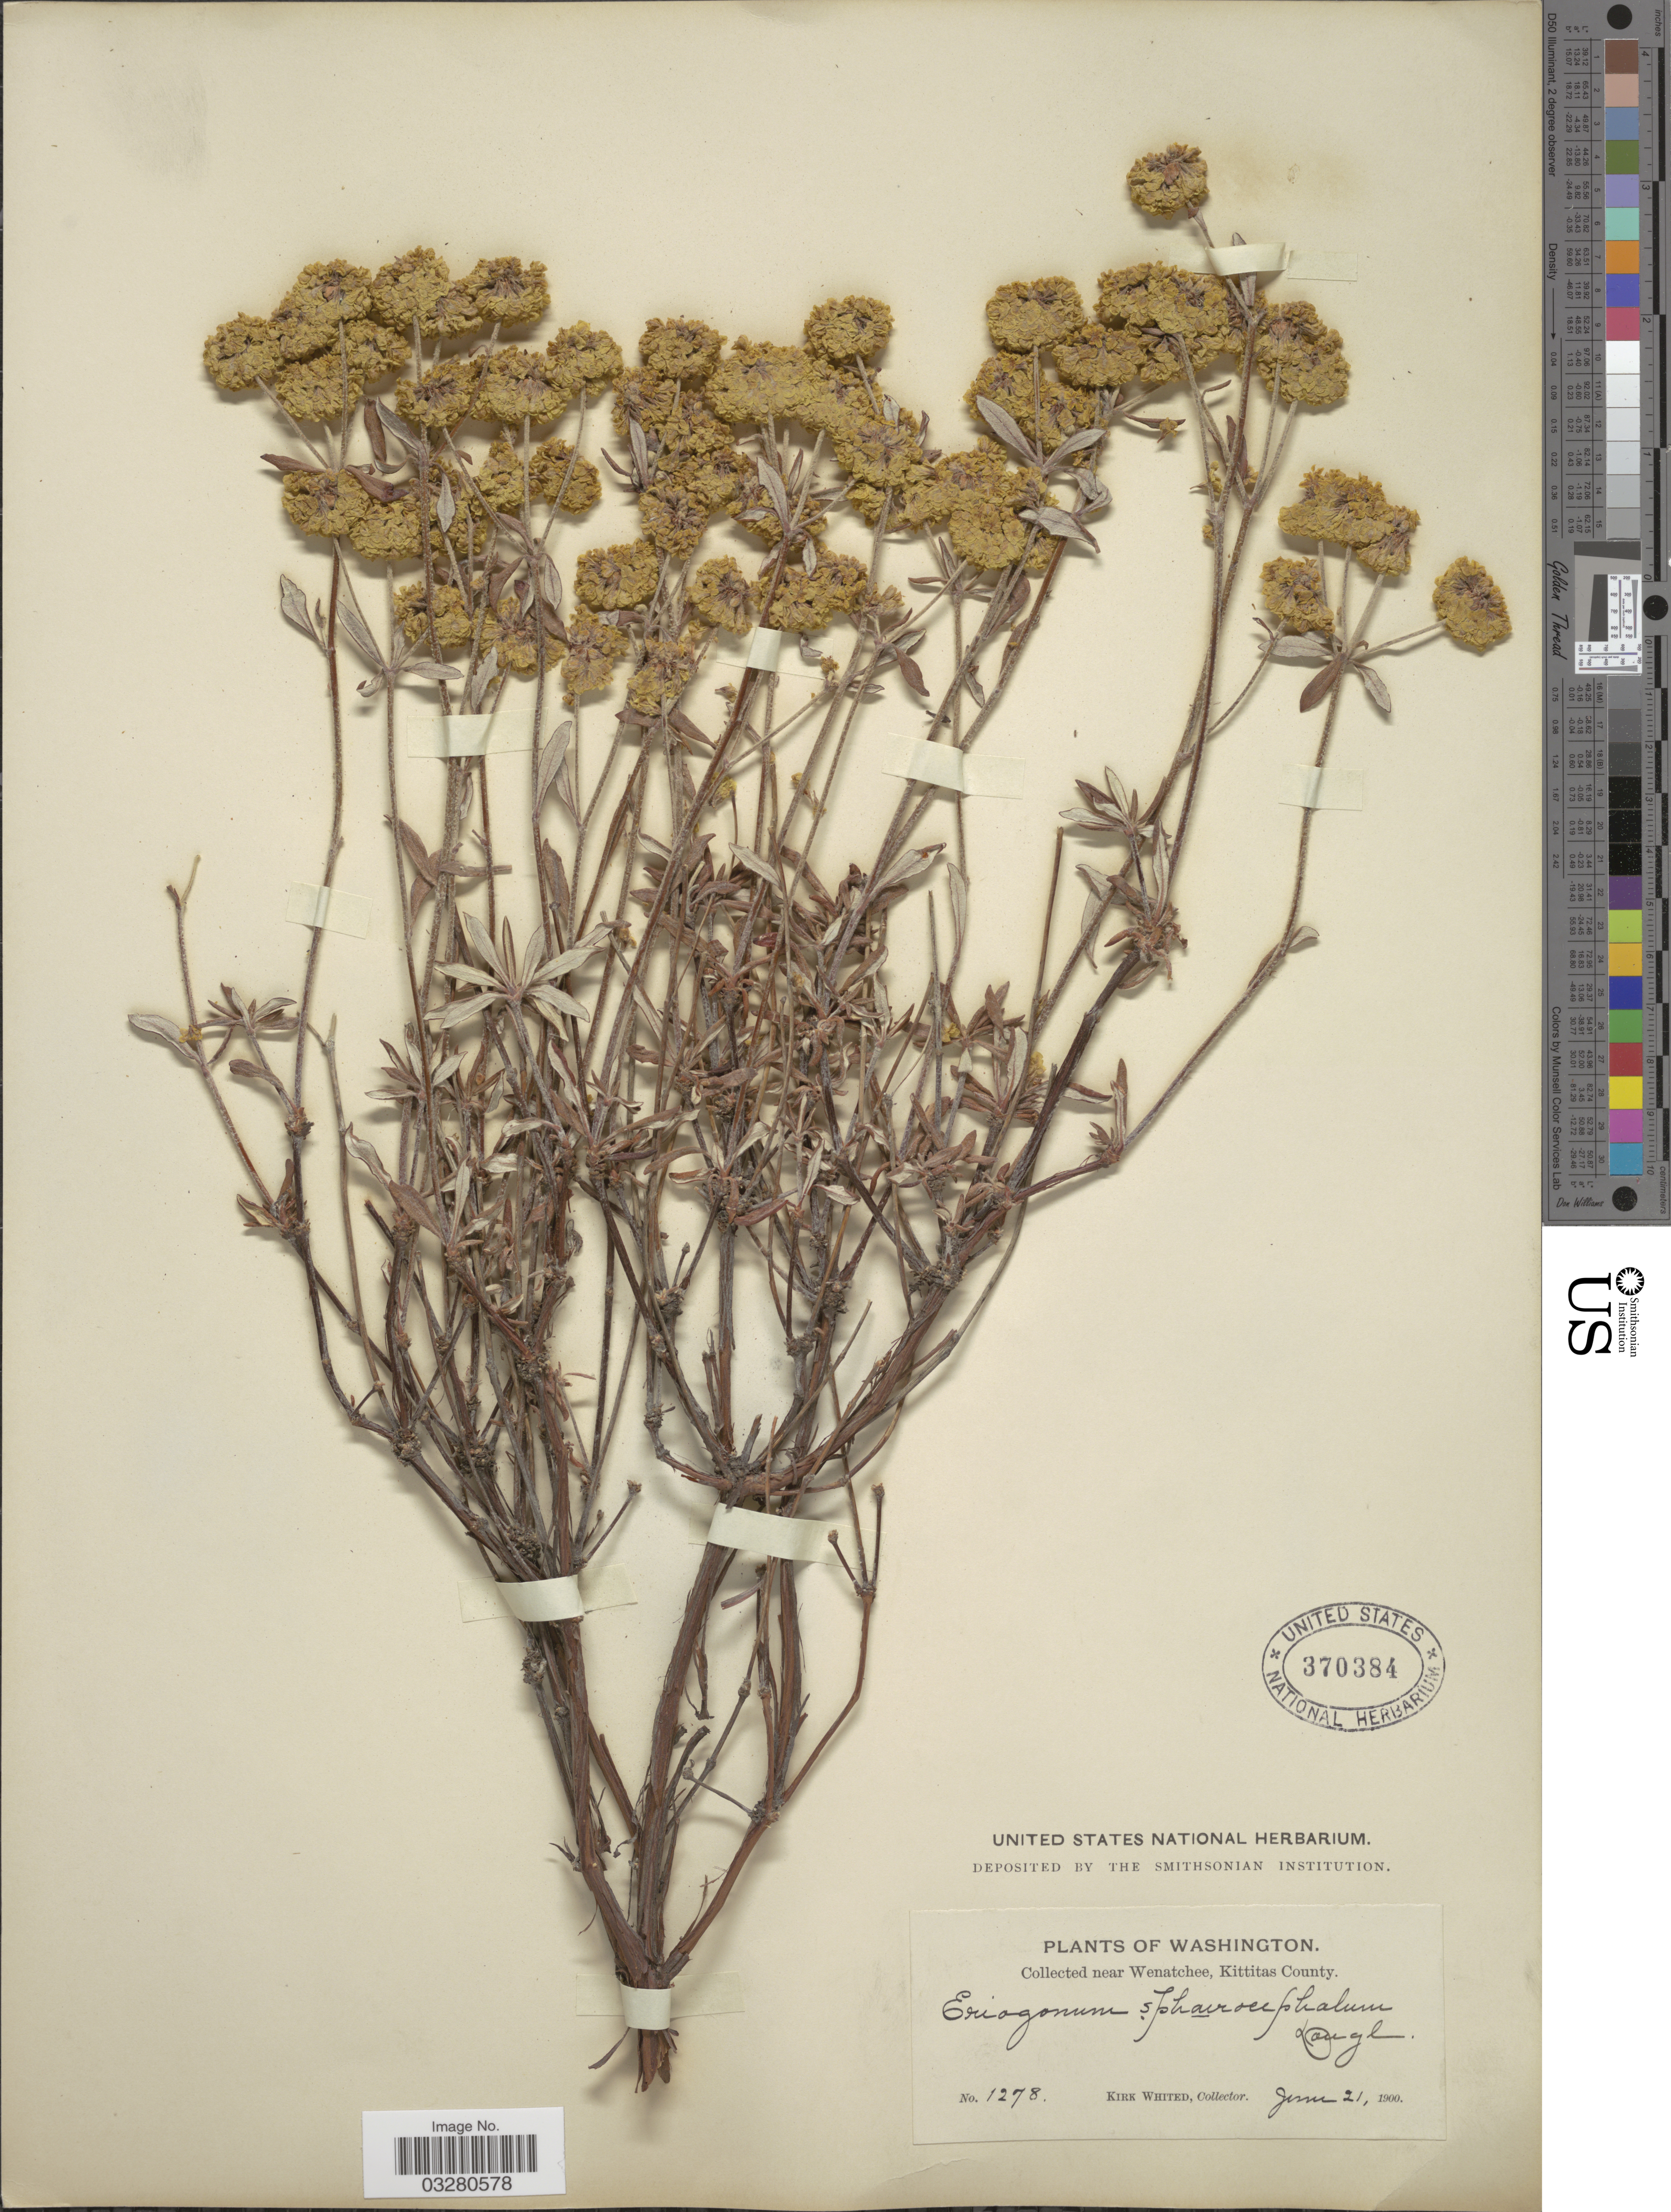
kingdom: Plantae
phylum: Tracheophyta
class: Magnoliopsida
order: Caryophyllales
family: Polygonaceae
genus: Eriogonum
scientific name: Eriogonum sphaerocephalum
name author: Benth. & Douglas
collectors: K. Whited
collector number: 1278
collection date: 1900-06-21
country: United States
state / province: Washington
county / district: Kittitas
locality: Near Wenatchee, Kittitas County.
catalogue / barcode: US 370384